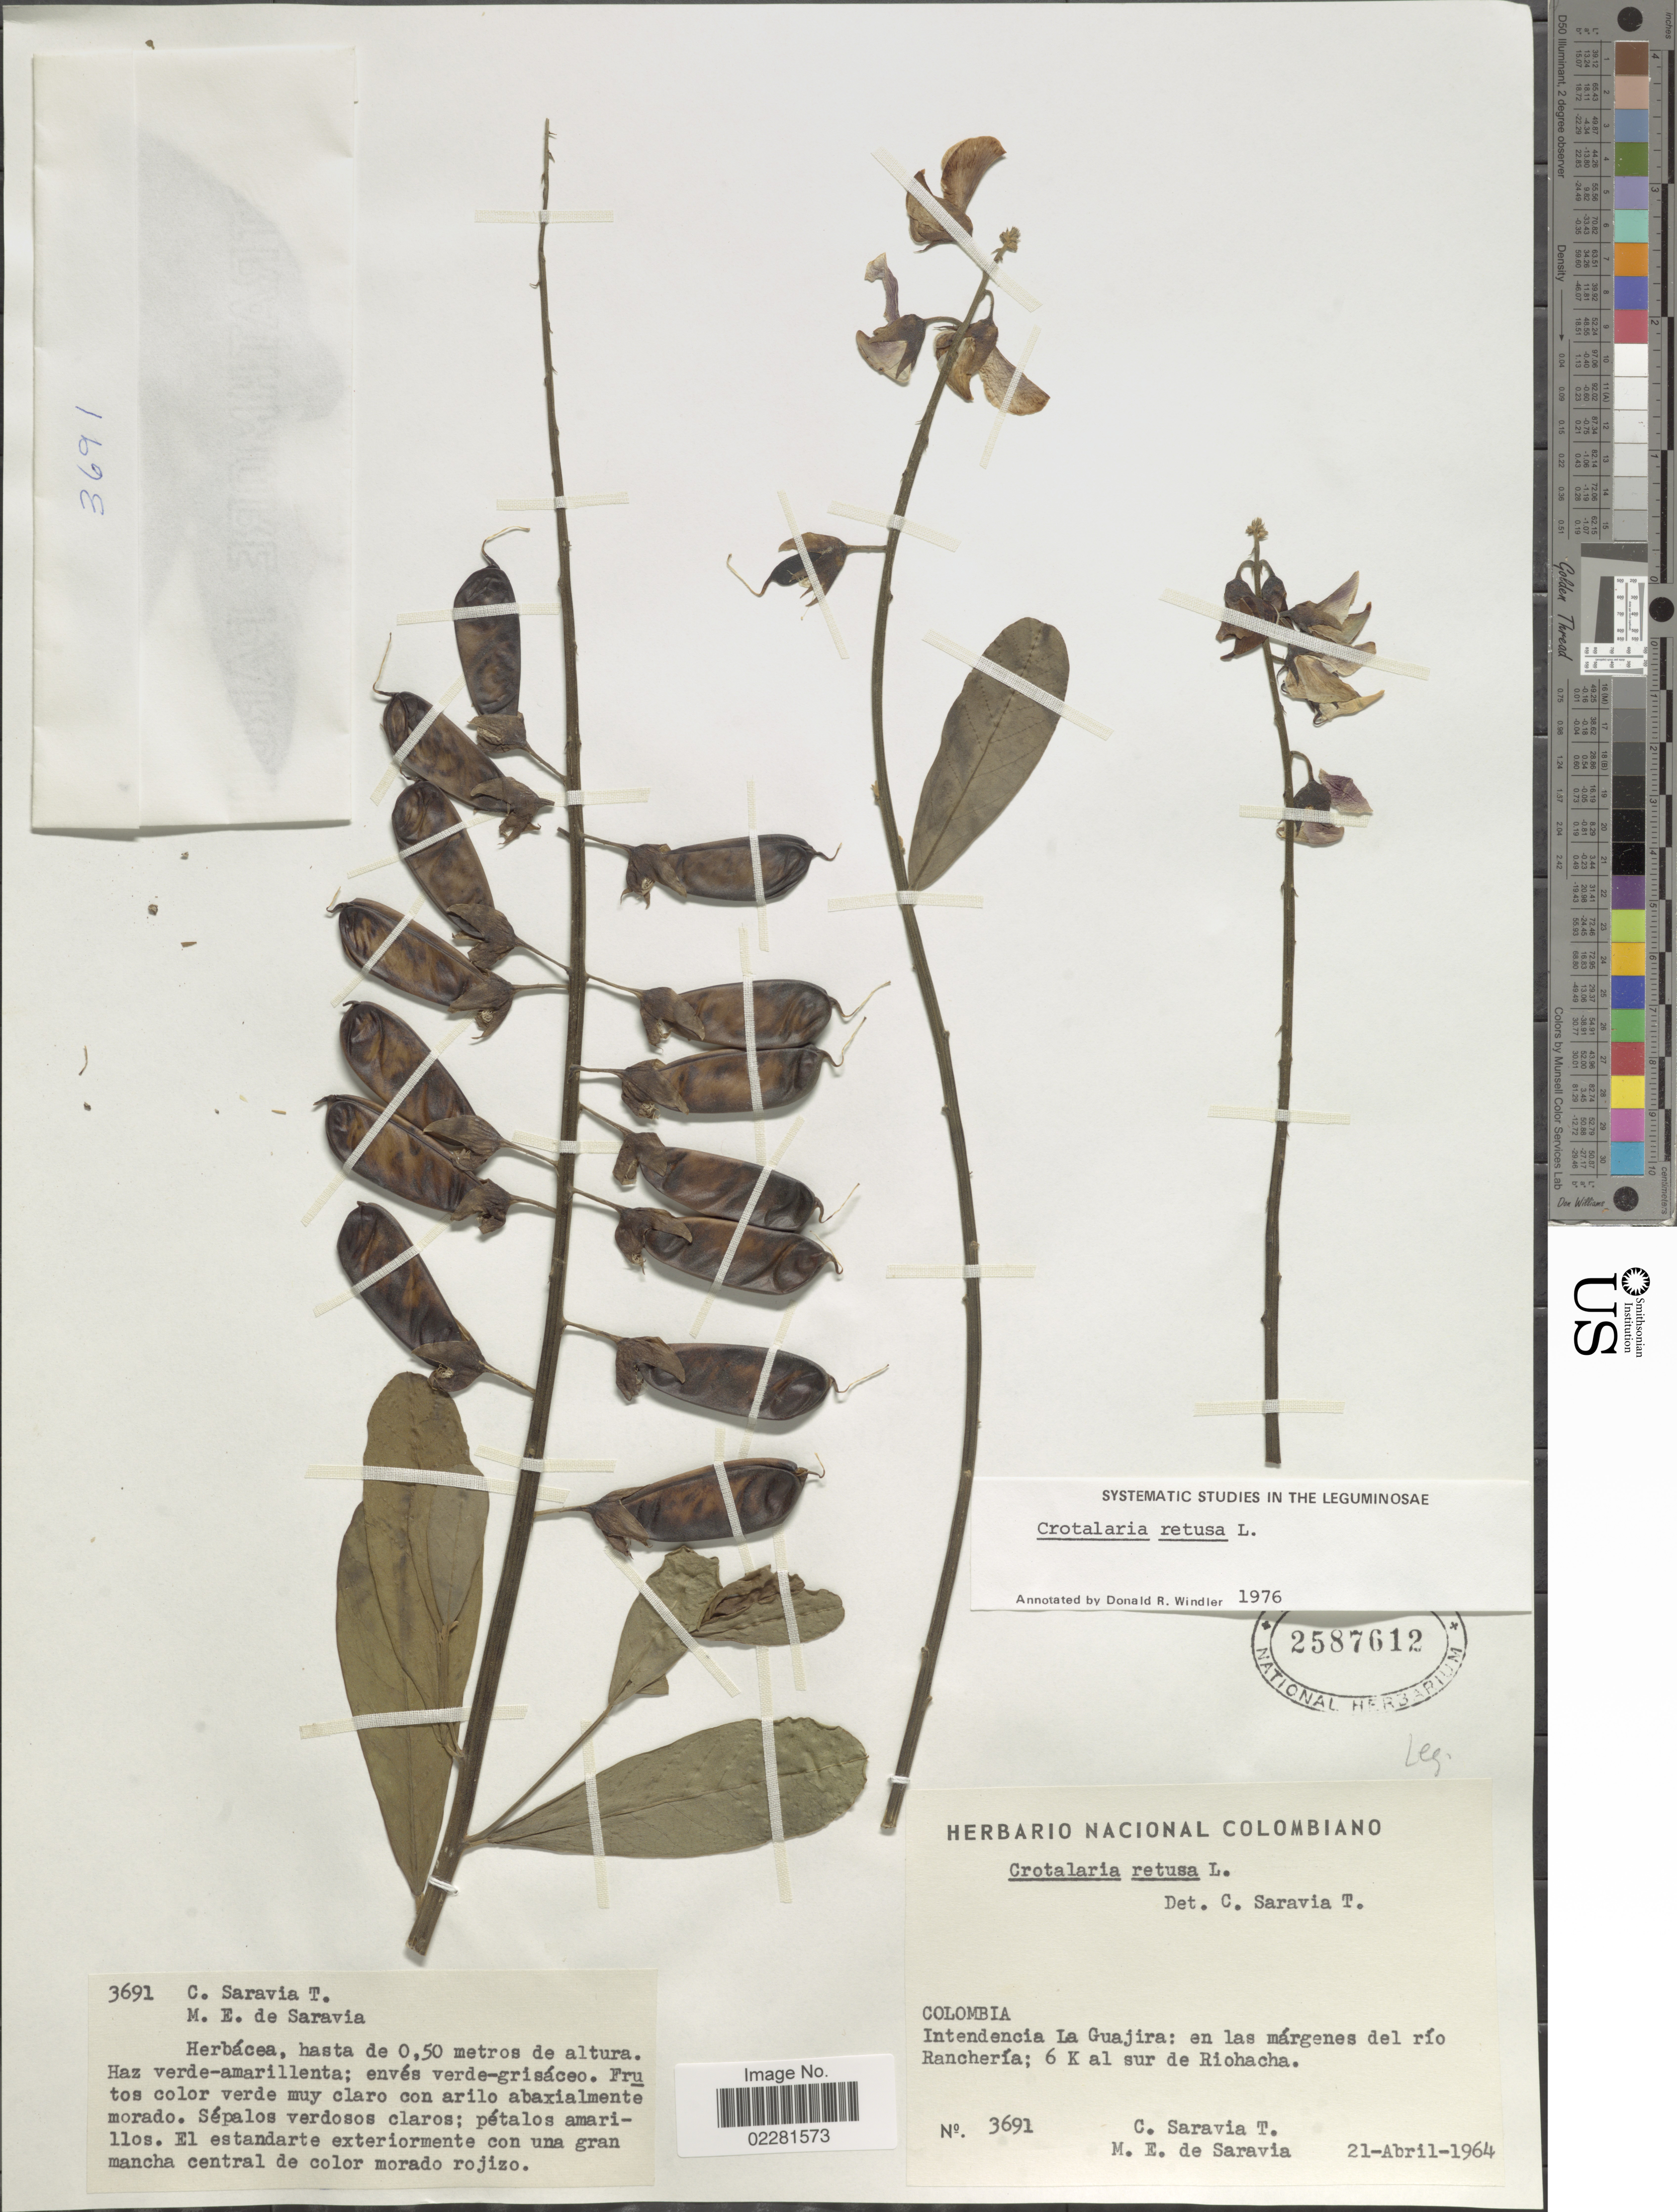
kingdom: Plantae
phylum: Tracheophyta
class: Magnoliopsida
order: Fabales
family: Fabaceae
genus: Crotalaria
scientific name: Crotalaria retusa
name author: L.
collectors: C. Saravia T. & M. de Saravia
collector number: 3691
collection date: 1964-04-21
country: Colombia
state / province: La Guajira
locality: En las margens del Rio Rancheria, 6 k al sur de Riohacha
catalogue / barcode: US 2587612